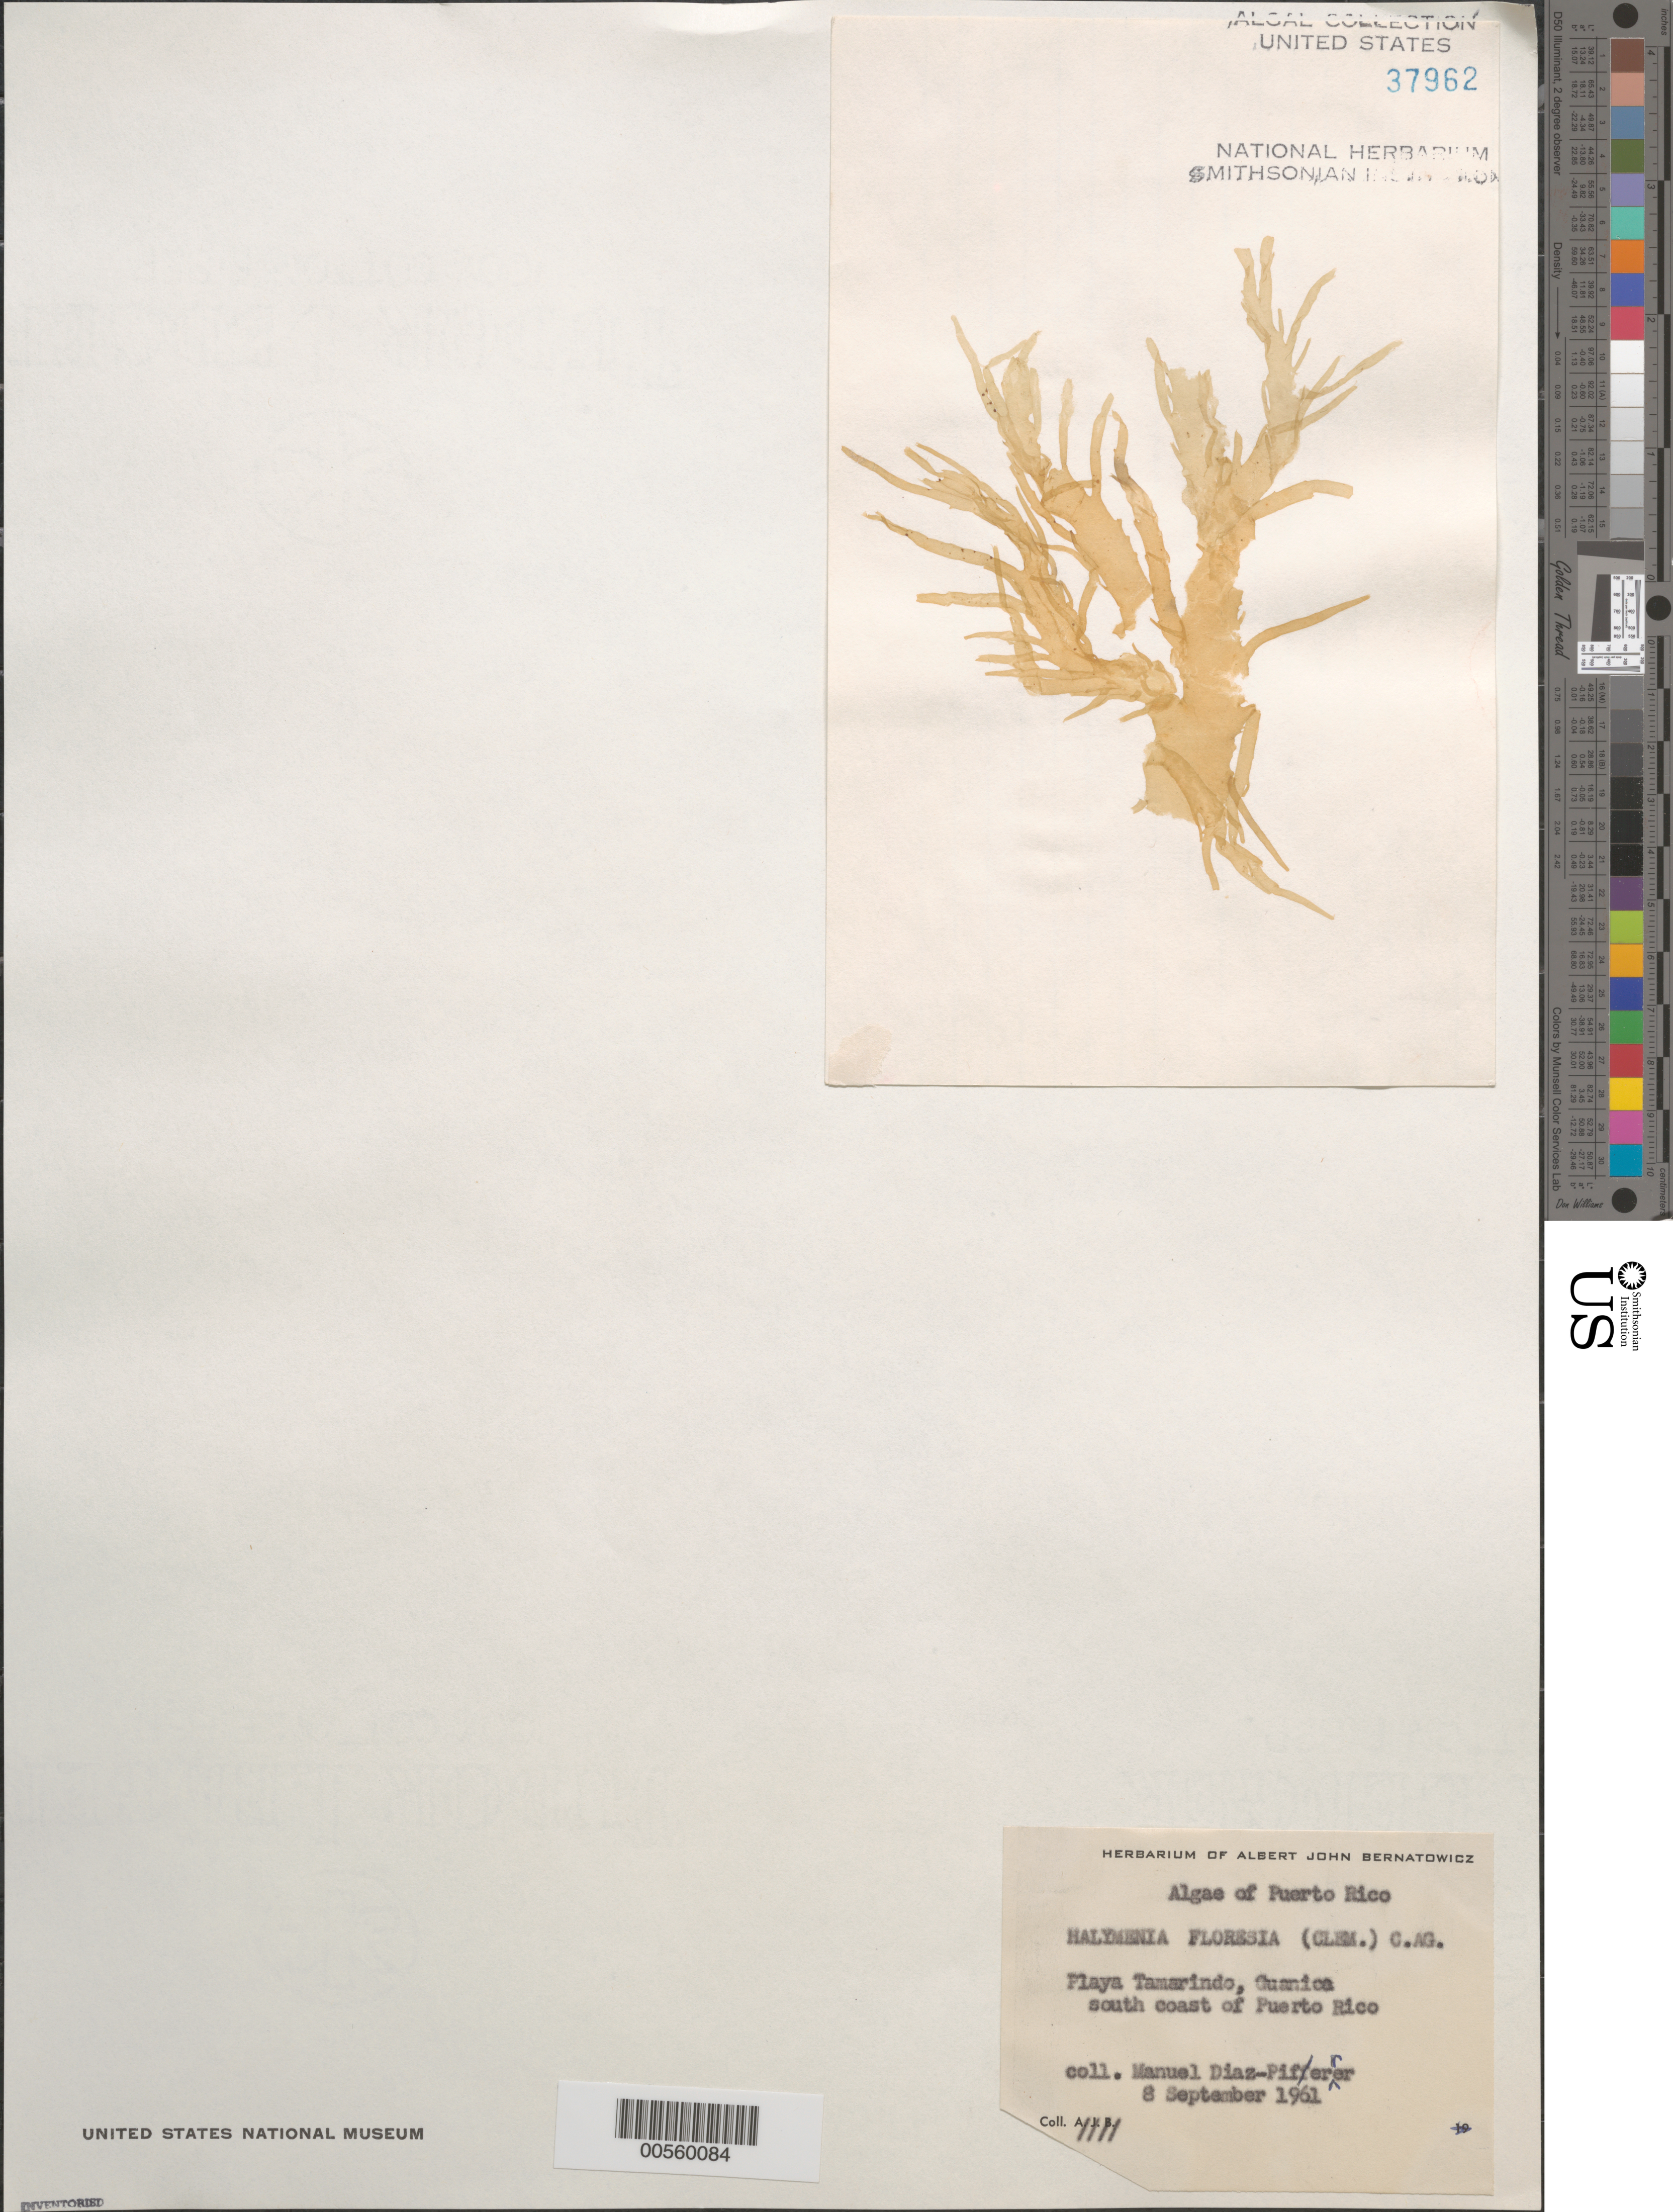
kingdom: Plantae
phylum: Rhodophyta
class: Florideophyceae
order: Halymeniales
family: Halymeniaceae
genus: Halymenia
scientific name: Halymenia floresii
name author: (Clemente) C. Agardh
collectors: M. Diaz-Piferrer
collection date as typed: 08 Sep 1961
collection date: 1961-09-08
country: Puerto Rico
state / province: Guanica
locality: Playa tamarindo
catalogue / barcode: US 37962